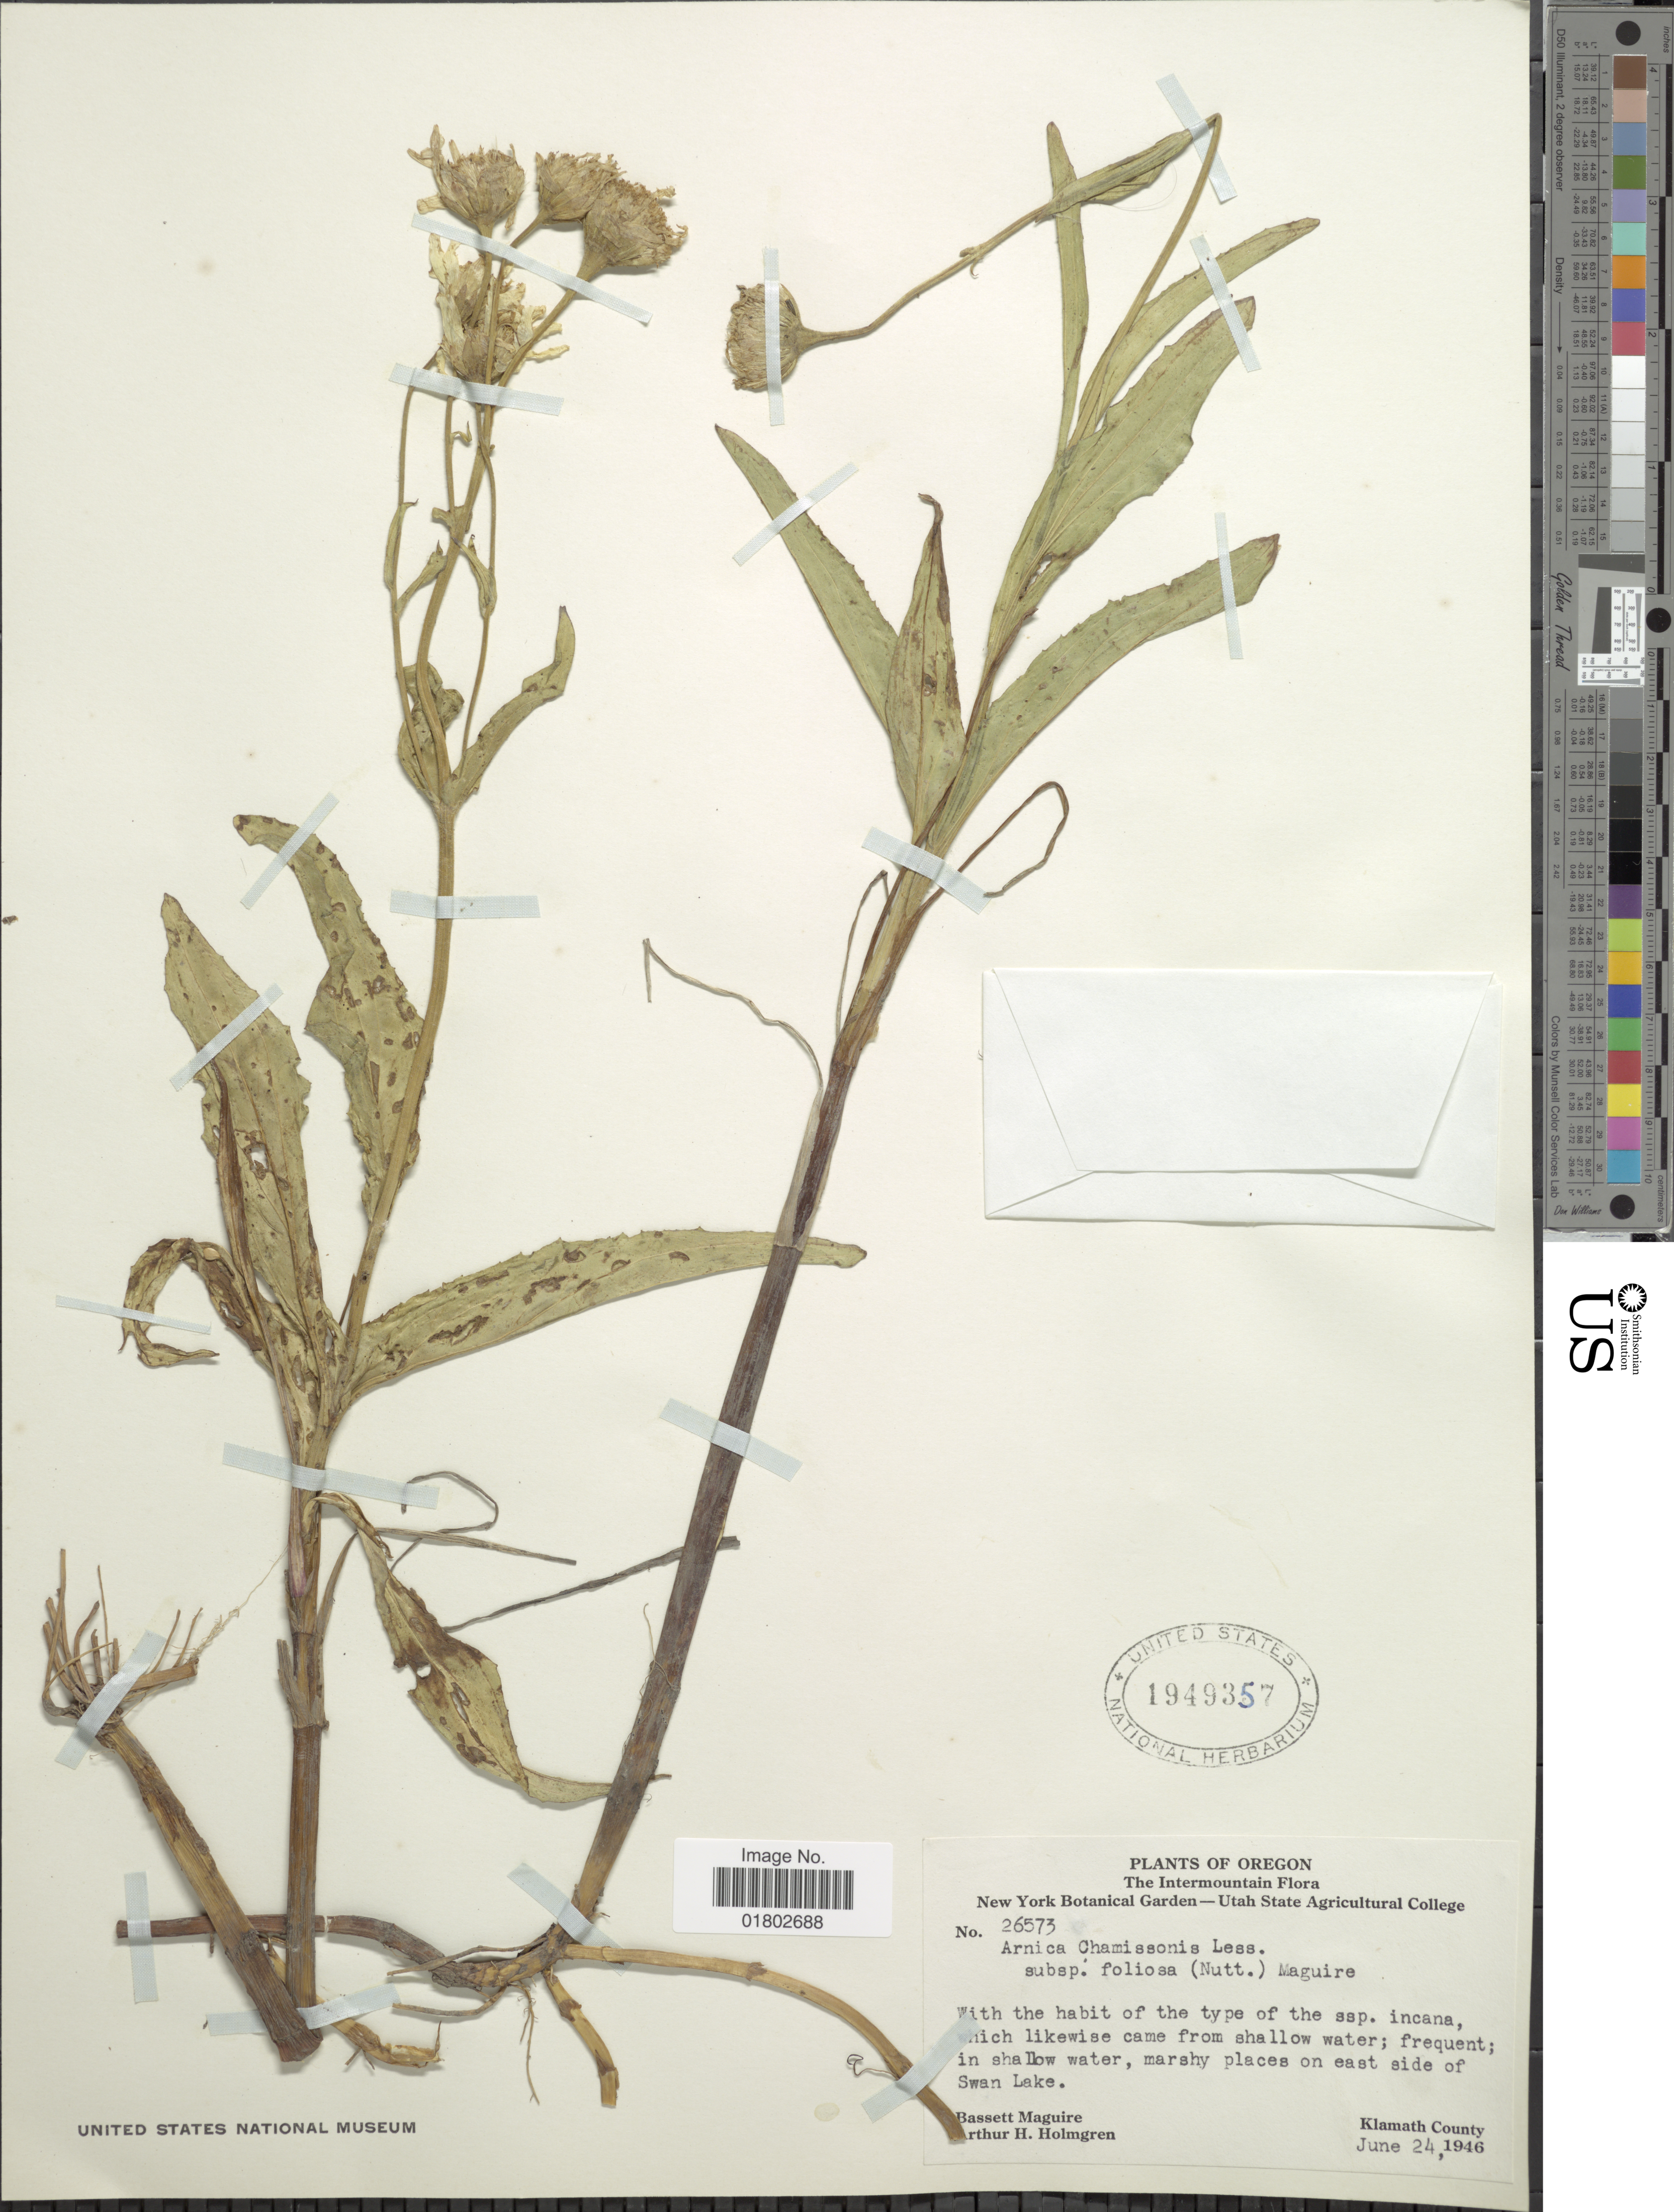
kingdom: Plantae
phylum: Tracheophyta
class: Magnoliopsida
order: Asterales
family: Asteraceae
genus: Arnica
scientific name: Arnica chamissonis subsp. foliosa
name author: (Nutt.) Maguire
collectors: B. Maguire & A. H. Holmgren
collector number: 26573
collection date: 1946-06-24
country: United States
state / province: Oregon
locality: The Intermountain, frequent in shallow water, marsy places on east side of Swan Lake, Klamath County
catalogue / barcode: US 1949357